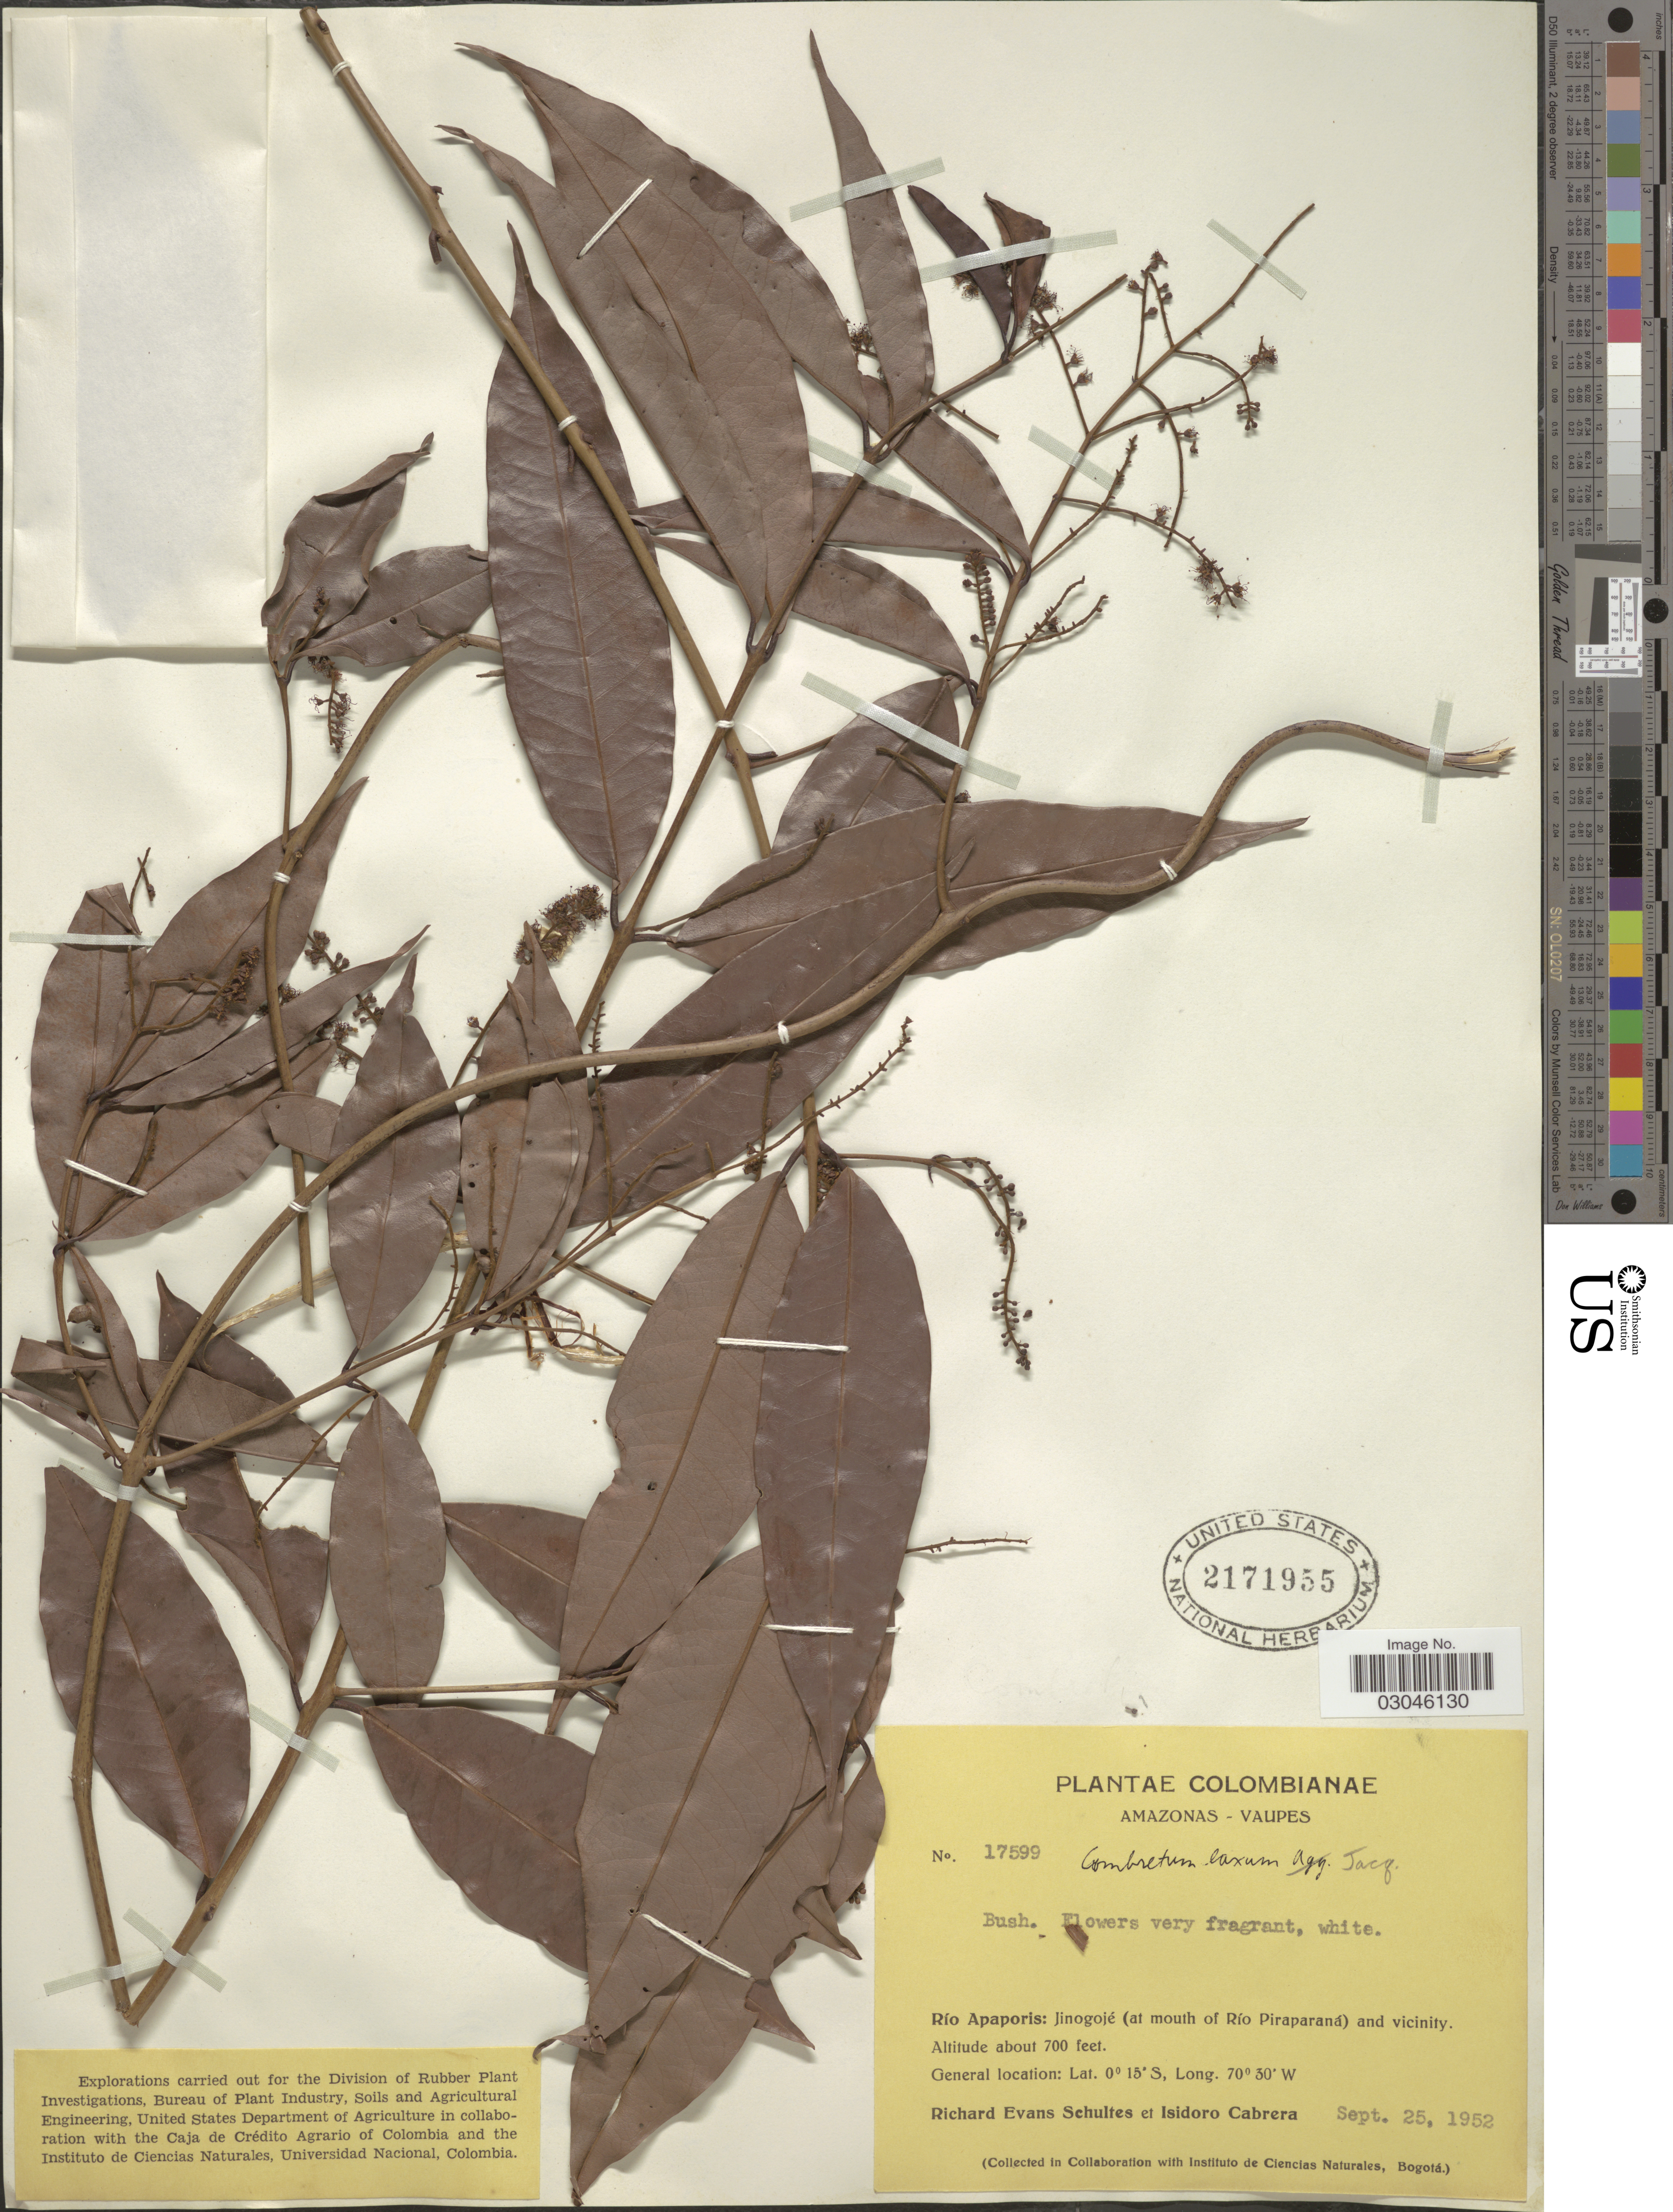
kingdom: Plantae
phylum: Tracheophyta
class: Magnoliopsida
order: Myrtales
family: Combretaceae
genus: Combretum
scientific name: Combretum laxum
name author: Jacq.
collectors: R. E. Schultes & I. Cabrera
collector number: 17599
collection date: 1952-09-25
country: Colombia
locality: Colombianae. Amazonas-Vaupes. Río Apaporis: Jinogojé (at mouth of Río Piraparaná) and vicinity.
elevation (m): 213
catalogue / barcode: US 2171955